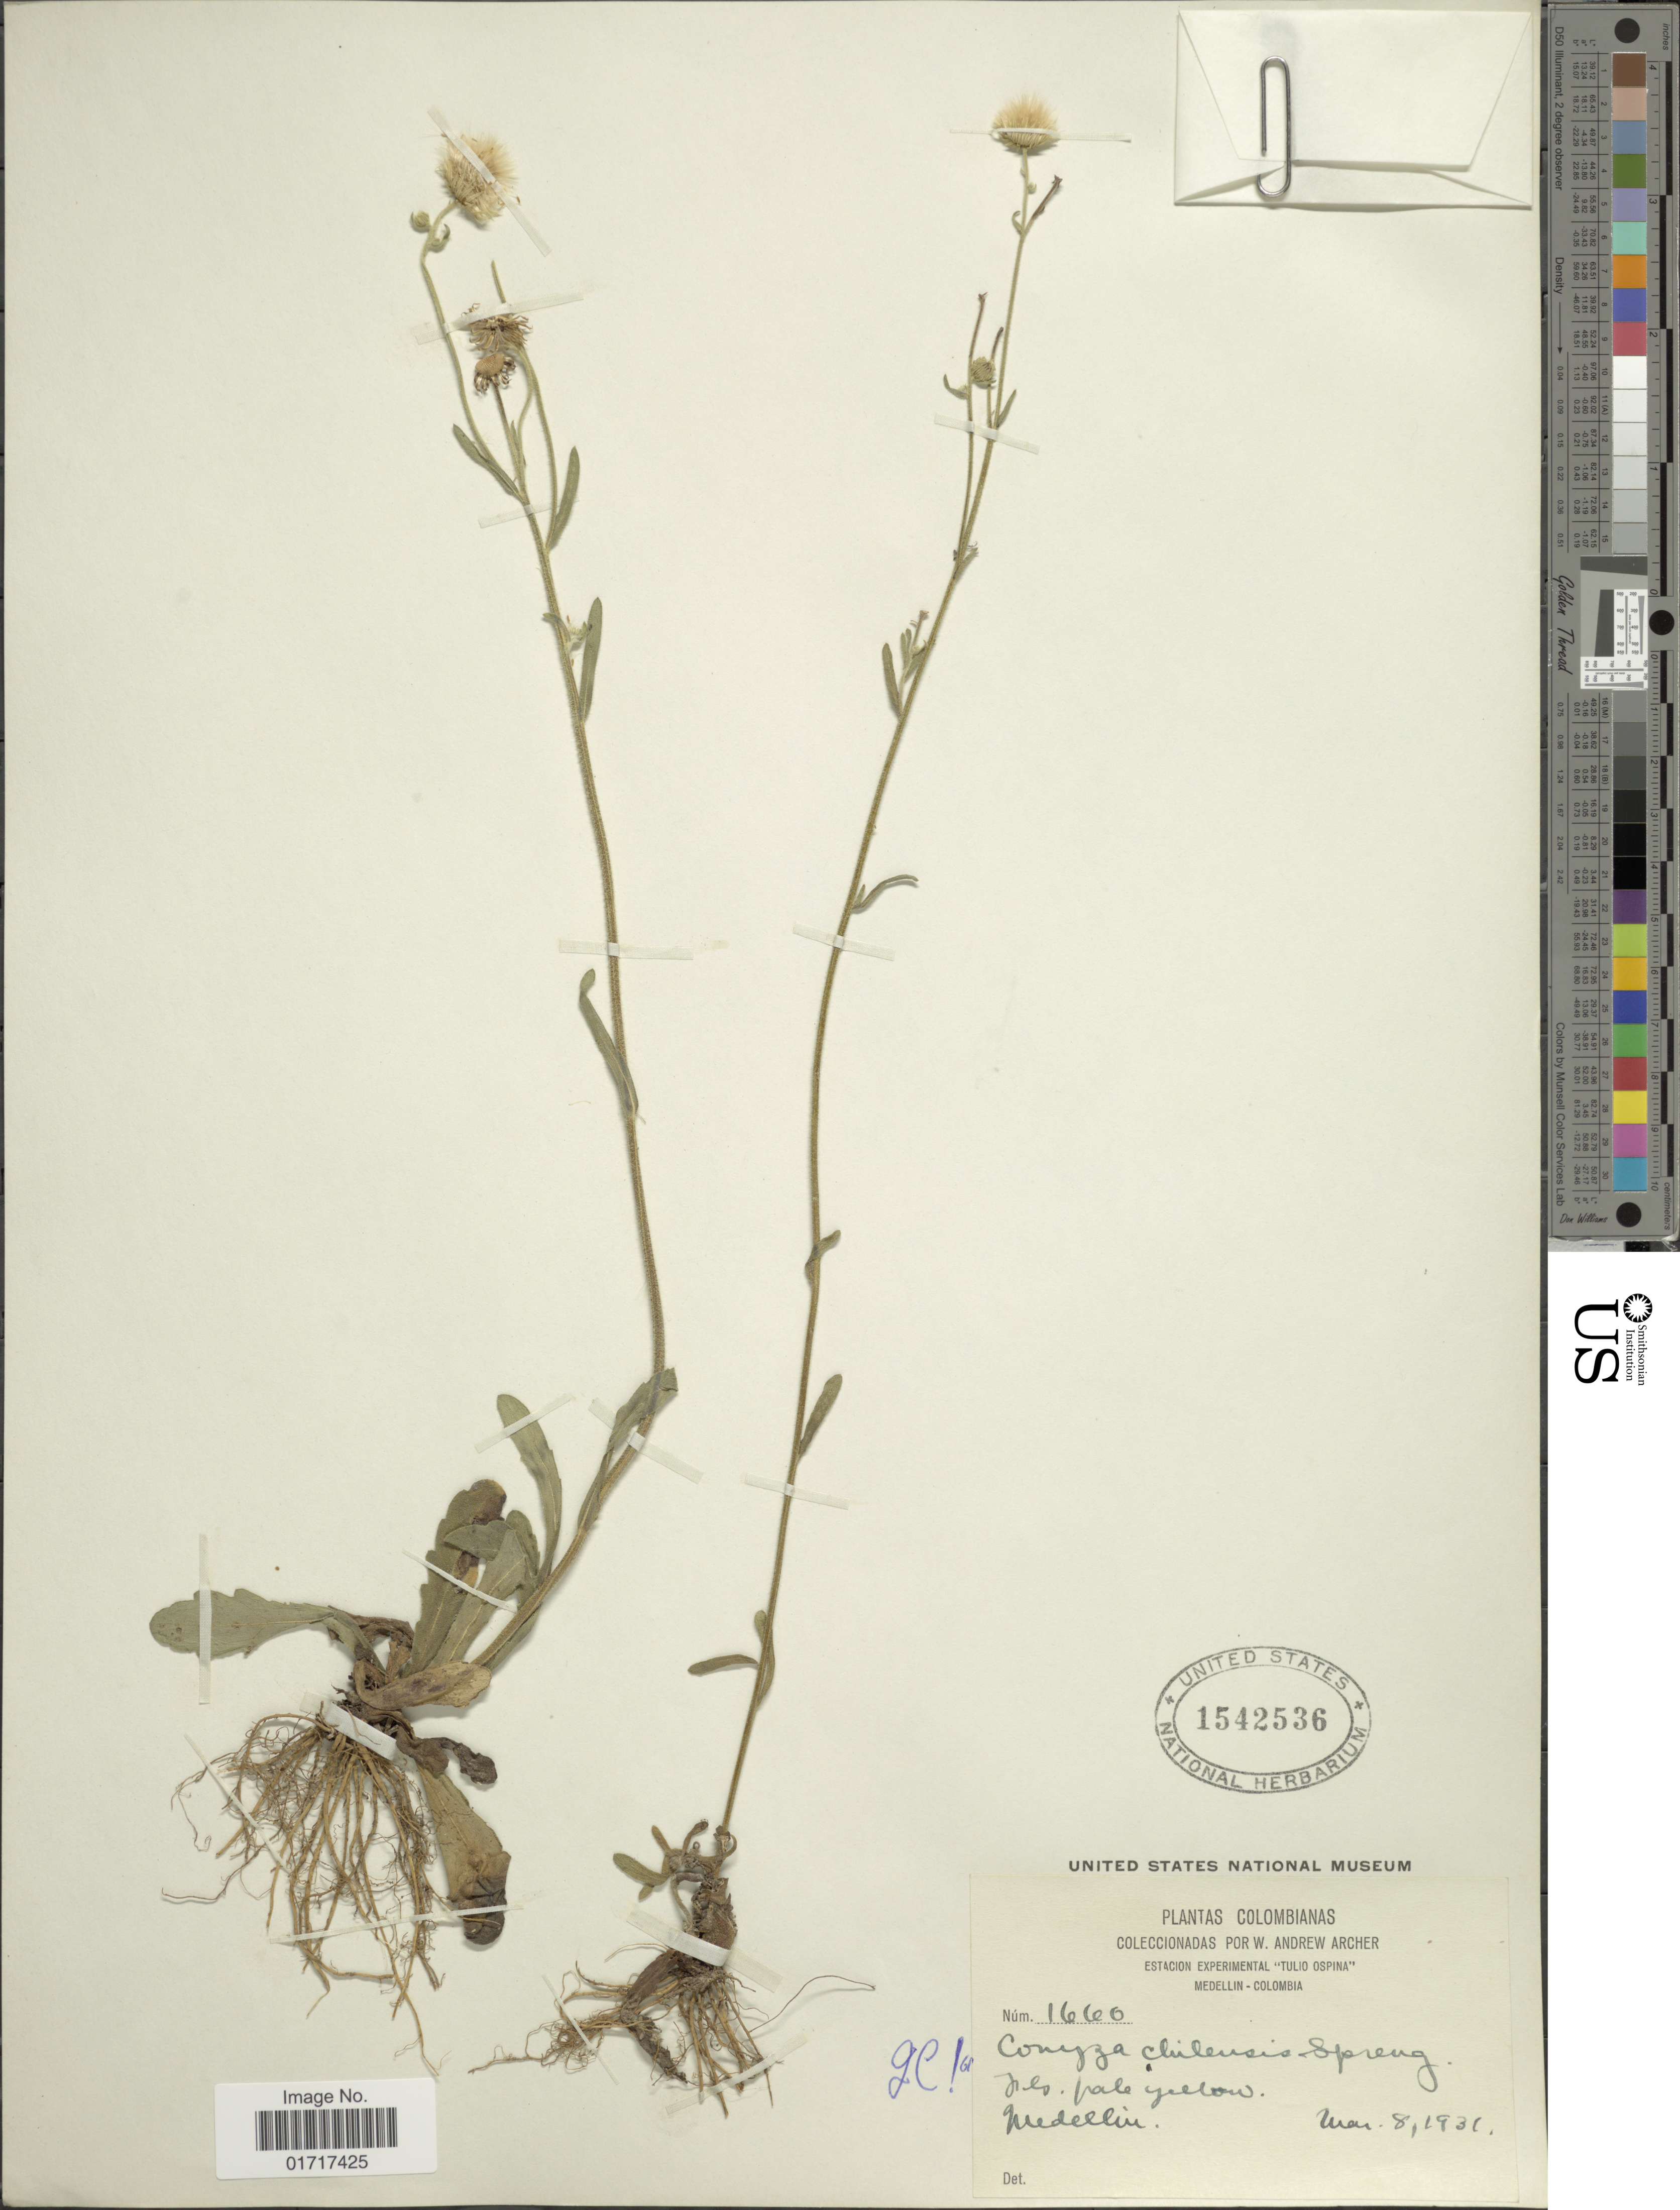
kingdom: Plantae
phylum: Tracheophyta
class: Magnoliopsida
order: Asterales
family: Asteraceae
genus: Conyza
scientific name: Conyza primulaefolia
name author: (Lam.) Cuatrec. & Lourteig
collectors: W. A. Archer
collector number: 1660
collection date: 1931-03-08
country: Colombia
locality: Medellin- Colombia Medellin.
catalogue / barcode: US 1542536